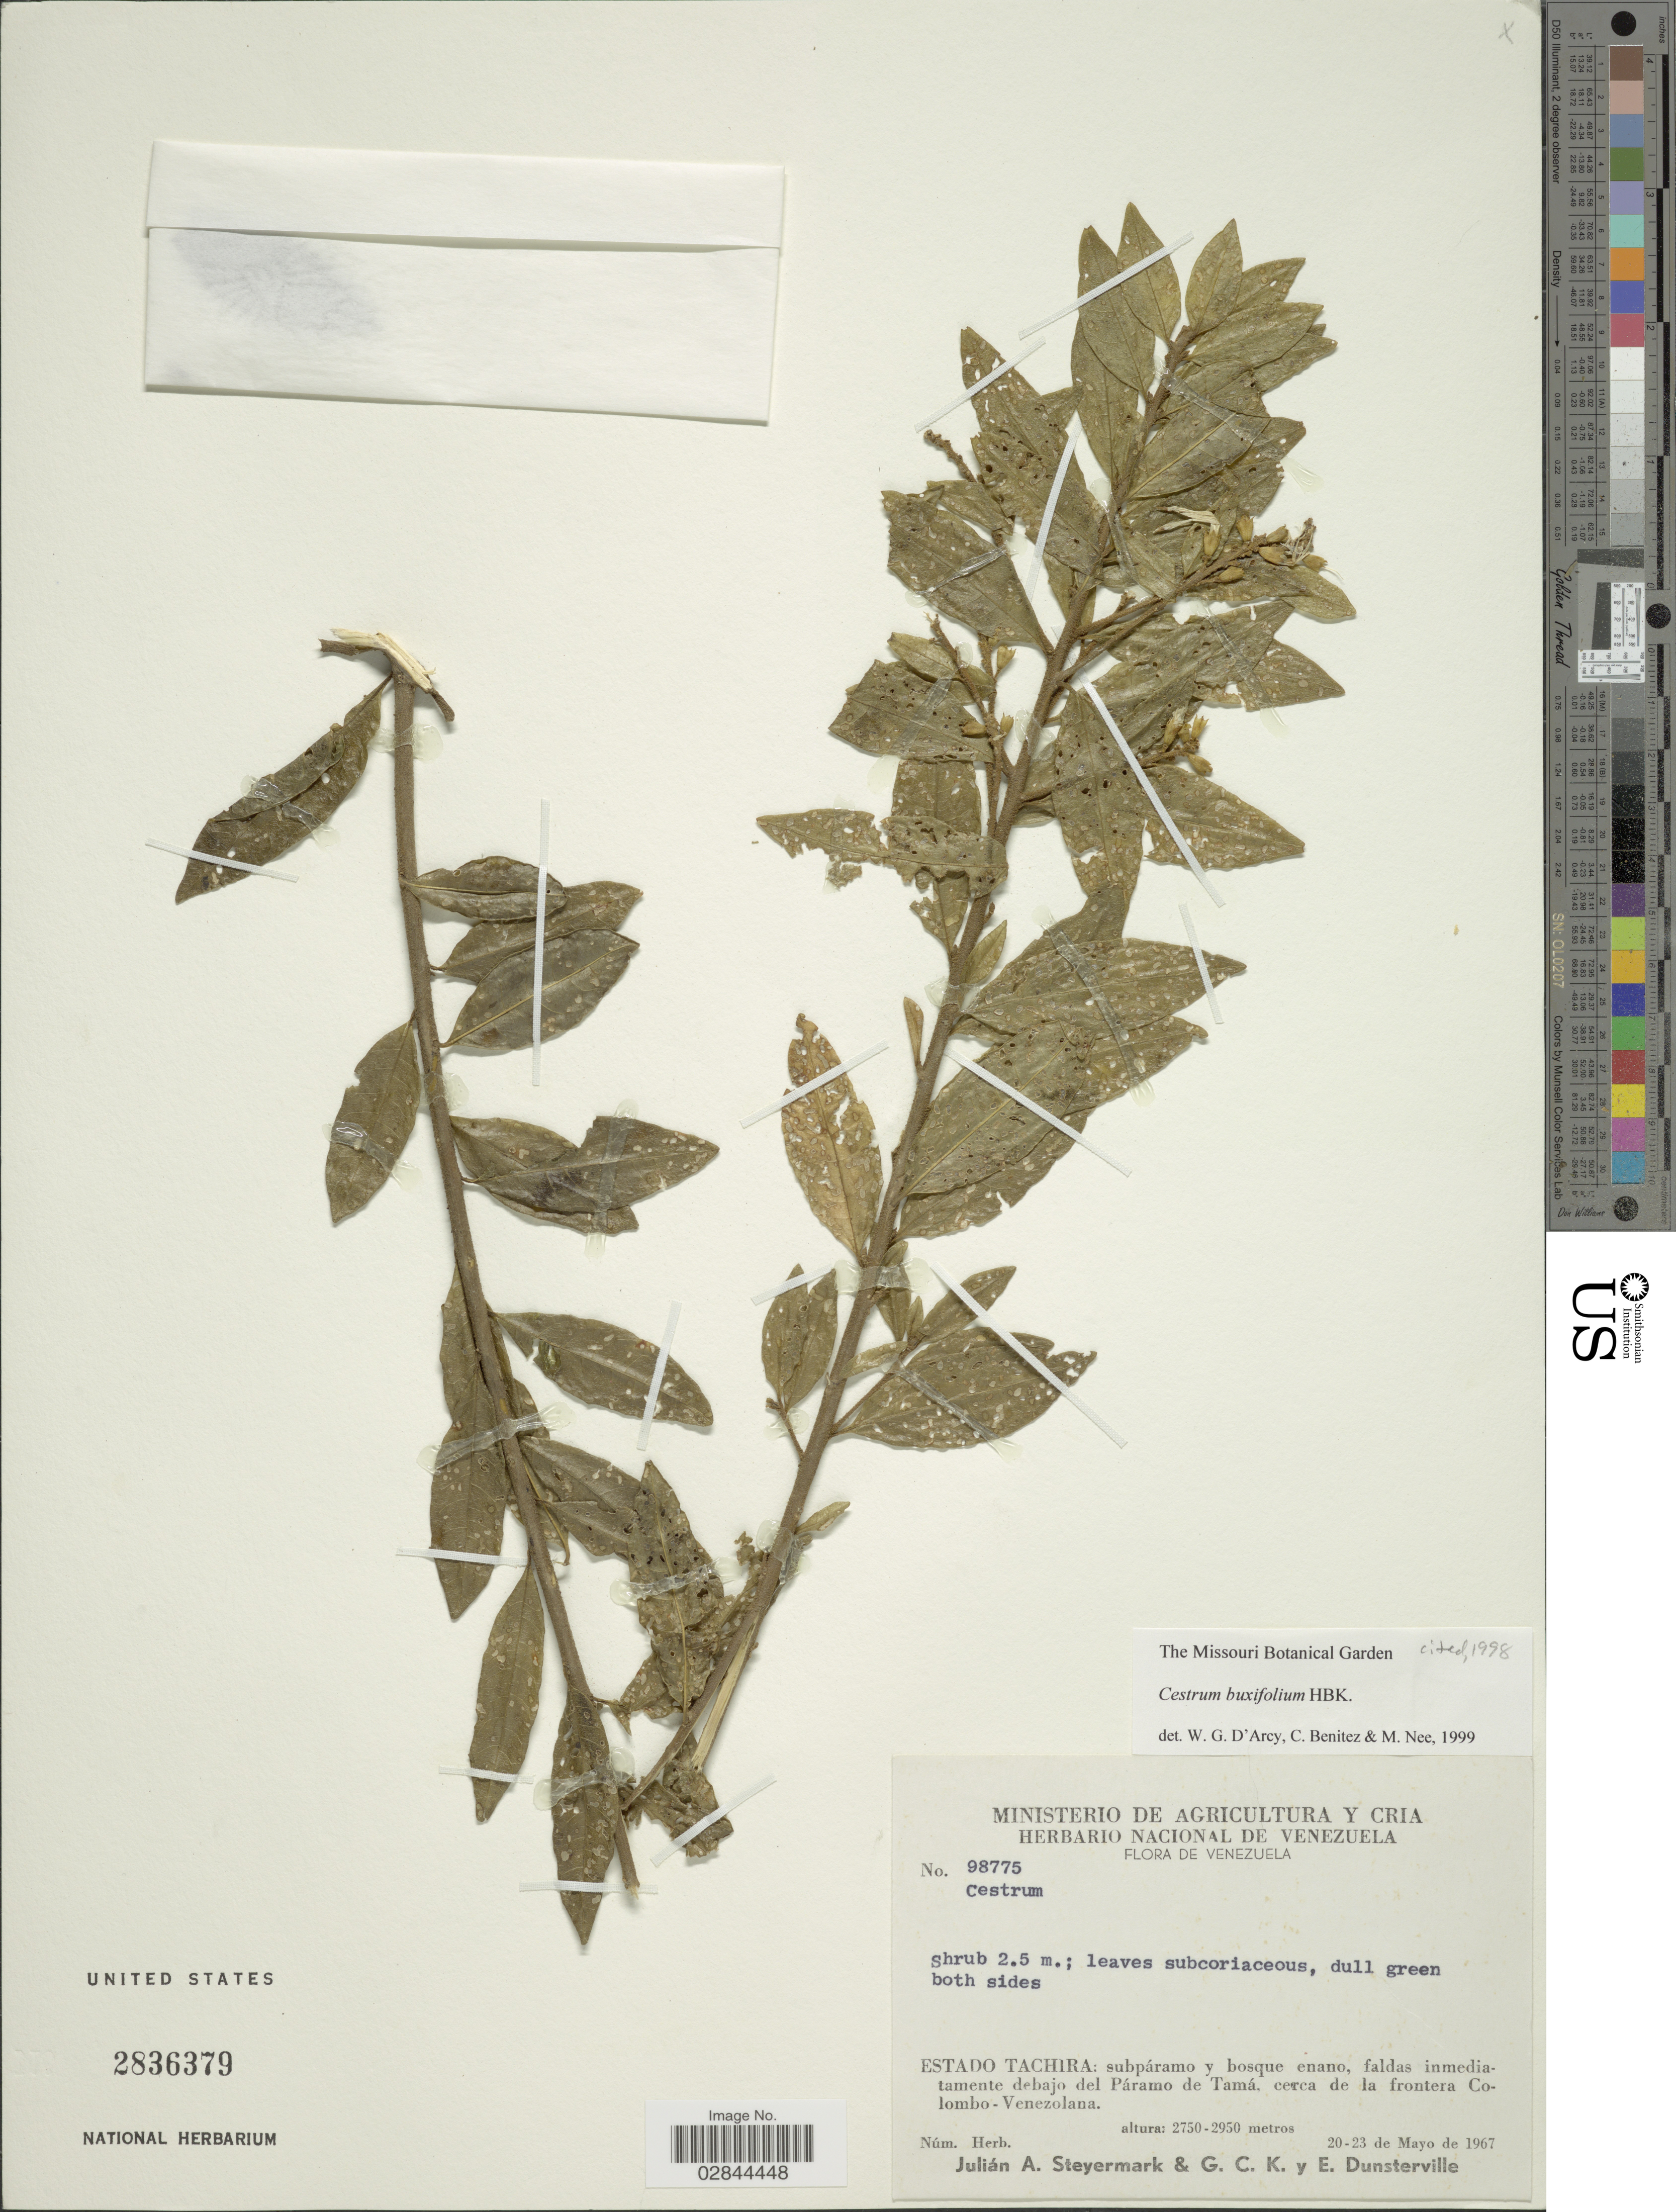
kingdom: Plantae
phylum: Tracheophyta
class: Magnoliopsida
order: Solanales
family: Solanaceae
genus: Cestrum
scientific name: Cestrum buxifolium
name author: Kunth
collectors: J. Steyermark, G. C. K. Dunsterville & E. Dunsterville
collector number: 98775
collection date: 1967-05-20/1967-05-23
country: Venezuela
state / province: Tachira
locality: Subpáramo y bosque enano, faldas inmediatamento debajo del Páramo de Tamá, cerca de la fronera Colombo-Venezolana.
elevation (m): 2750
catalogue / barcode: US 2836379